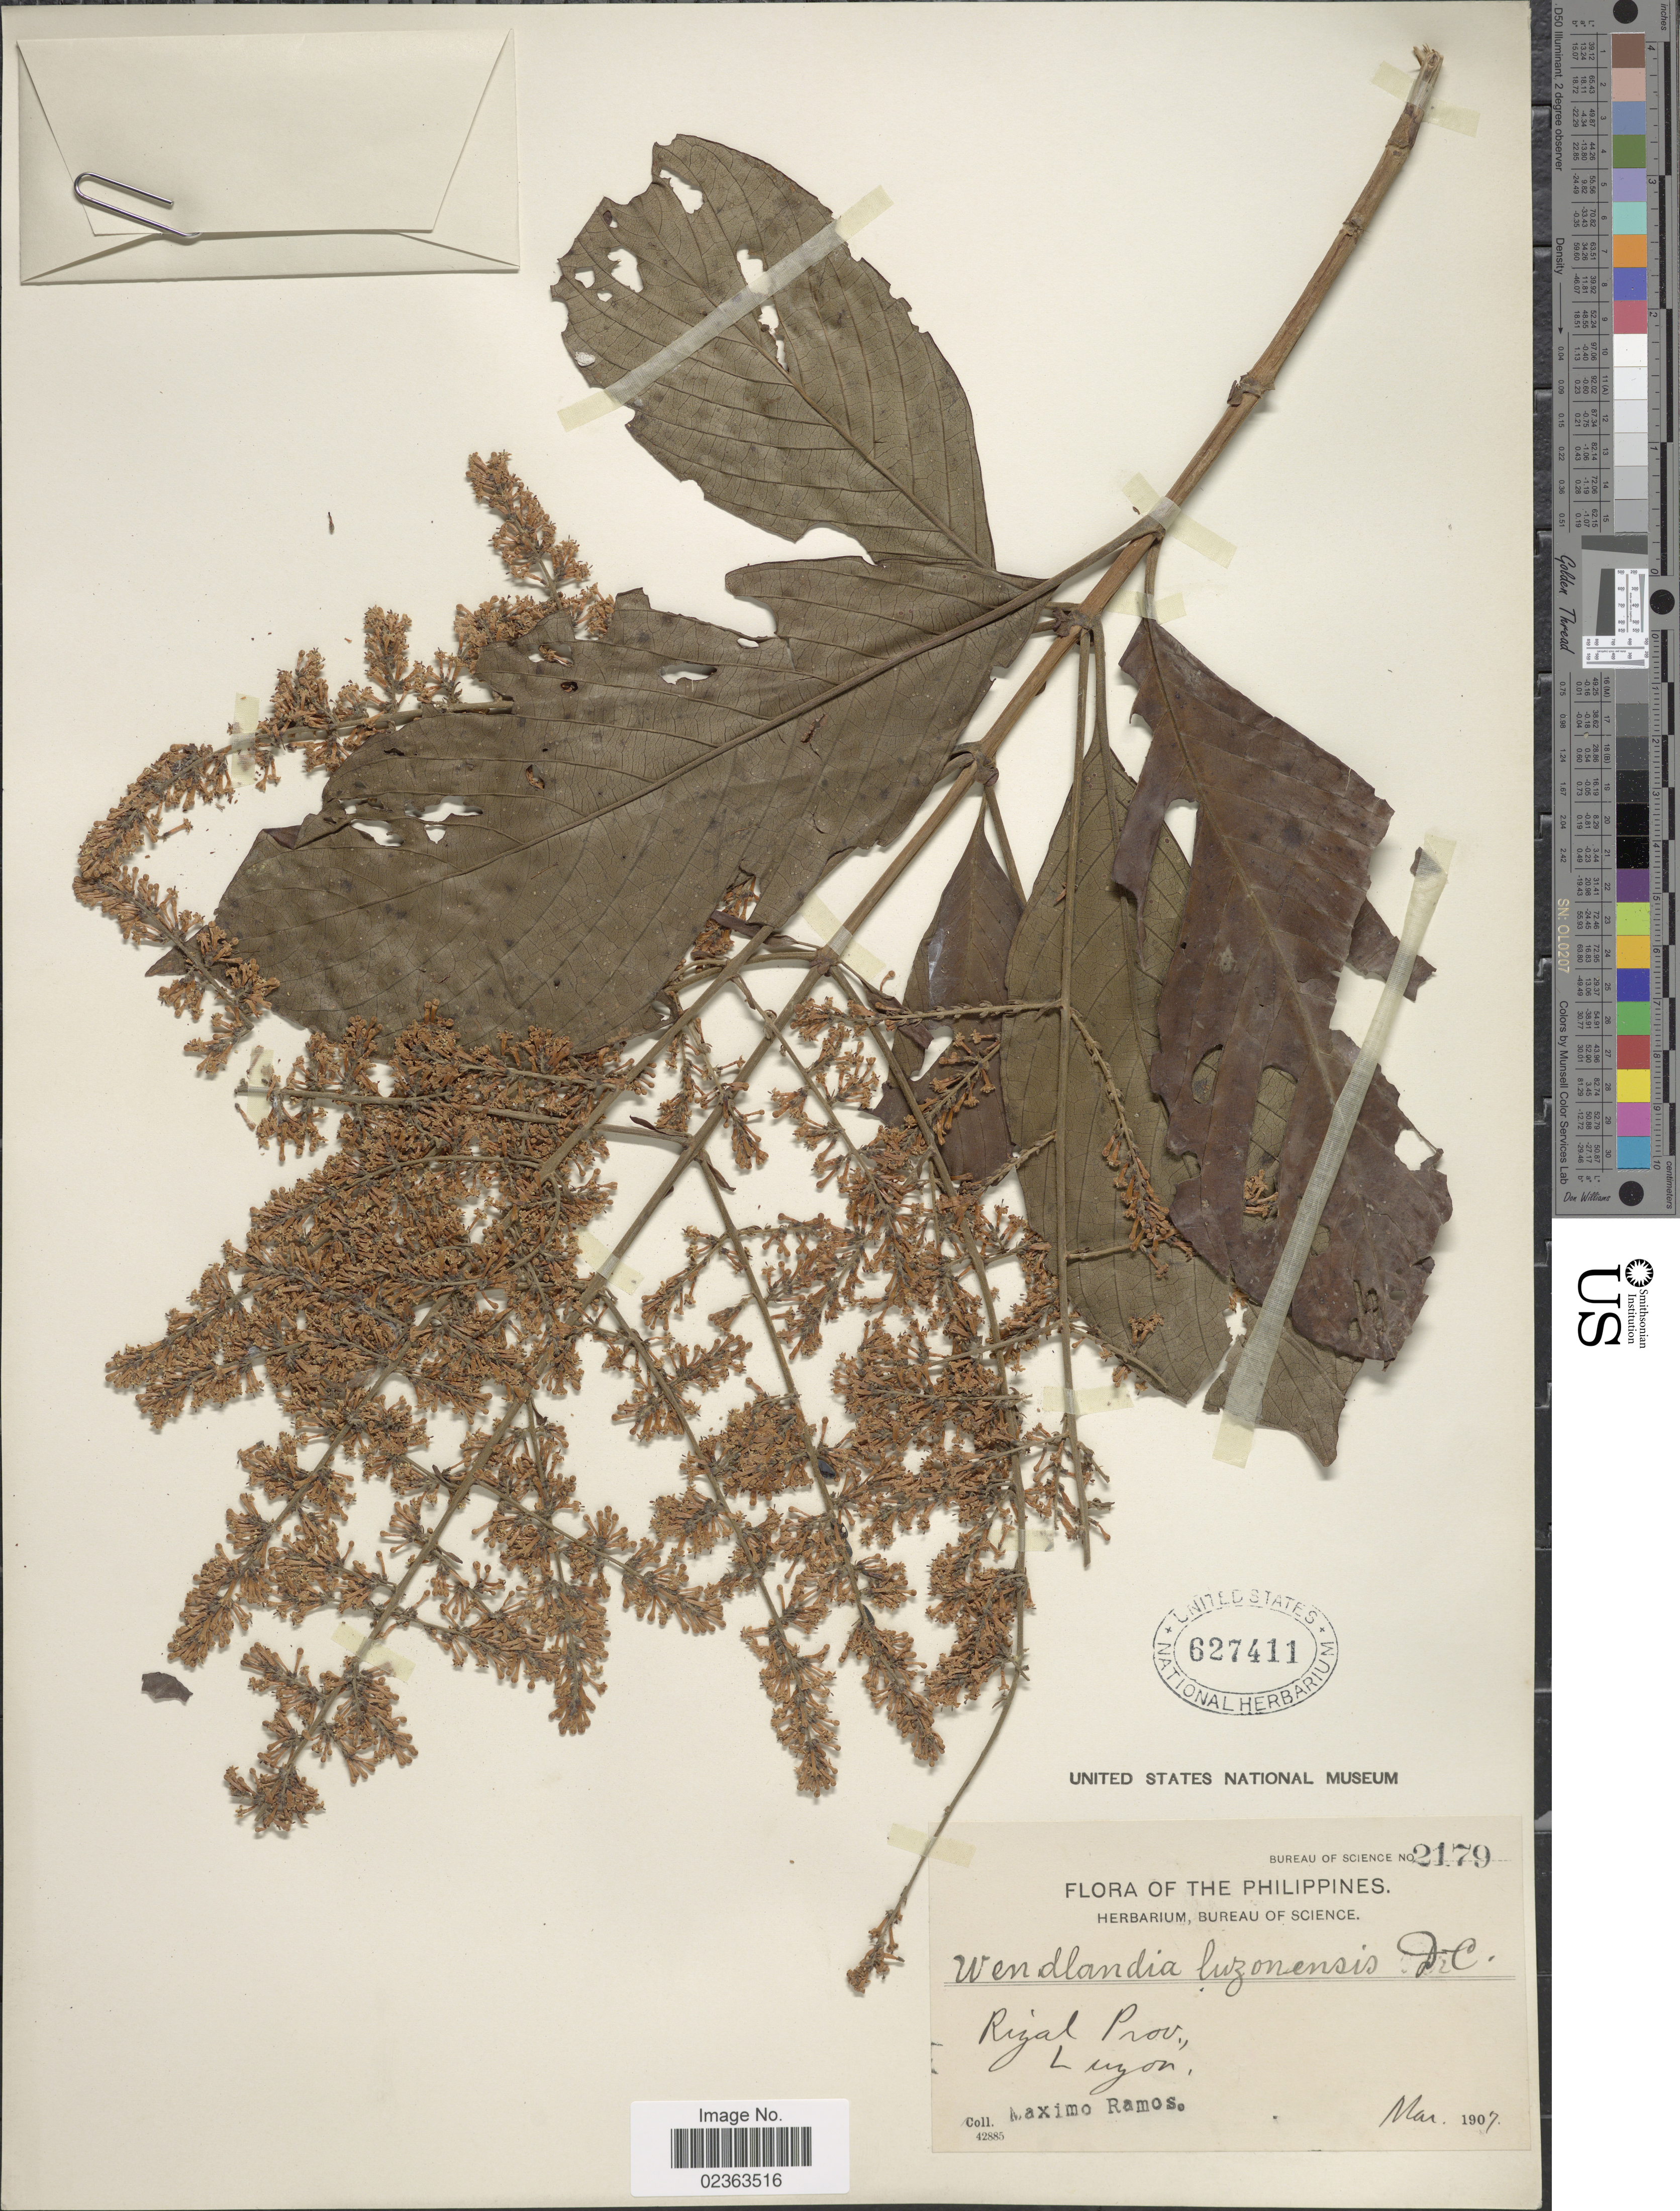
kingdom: Plantae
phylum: Tracheophyta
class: Magnoliopsida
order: Gentianales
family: Rubiaceae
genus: Wendlandia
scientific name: Wendlandia luzoniensis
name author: DC.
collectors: M. Ramos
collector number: Bureau of Science 2179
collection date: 1907-03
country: Philippines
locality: Rizal Prov., Luzon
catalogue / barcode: US 627411